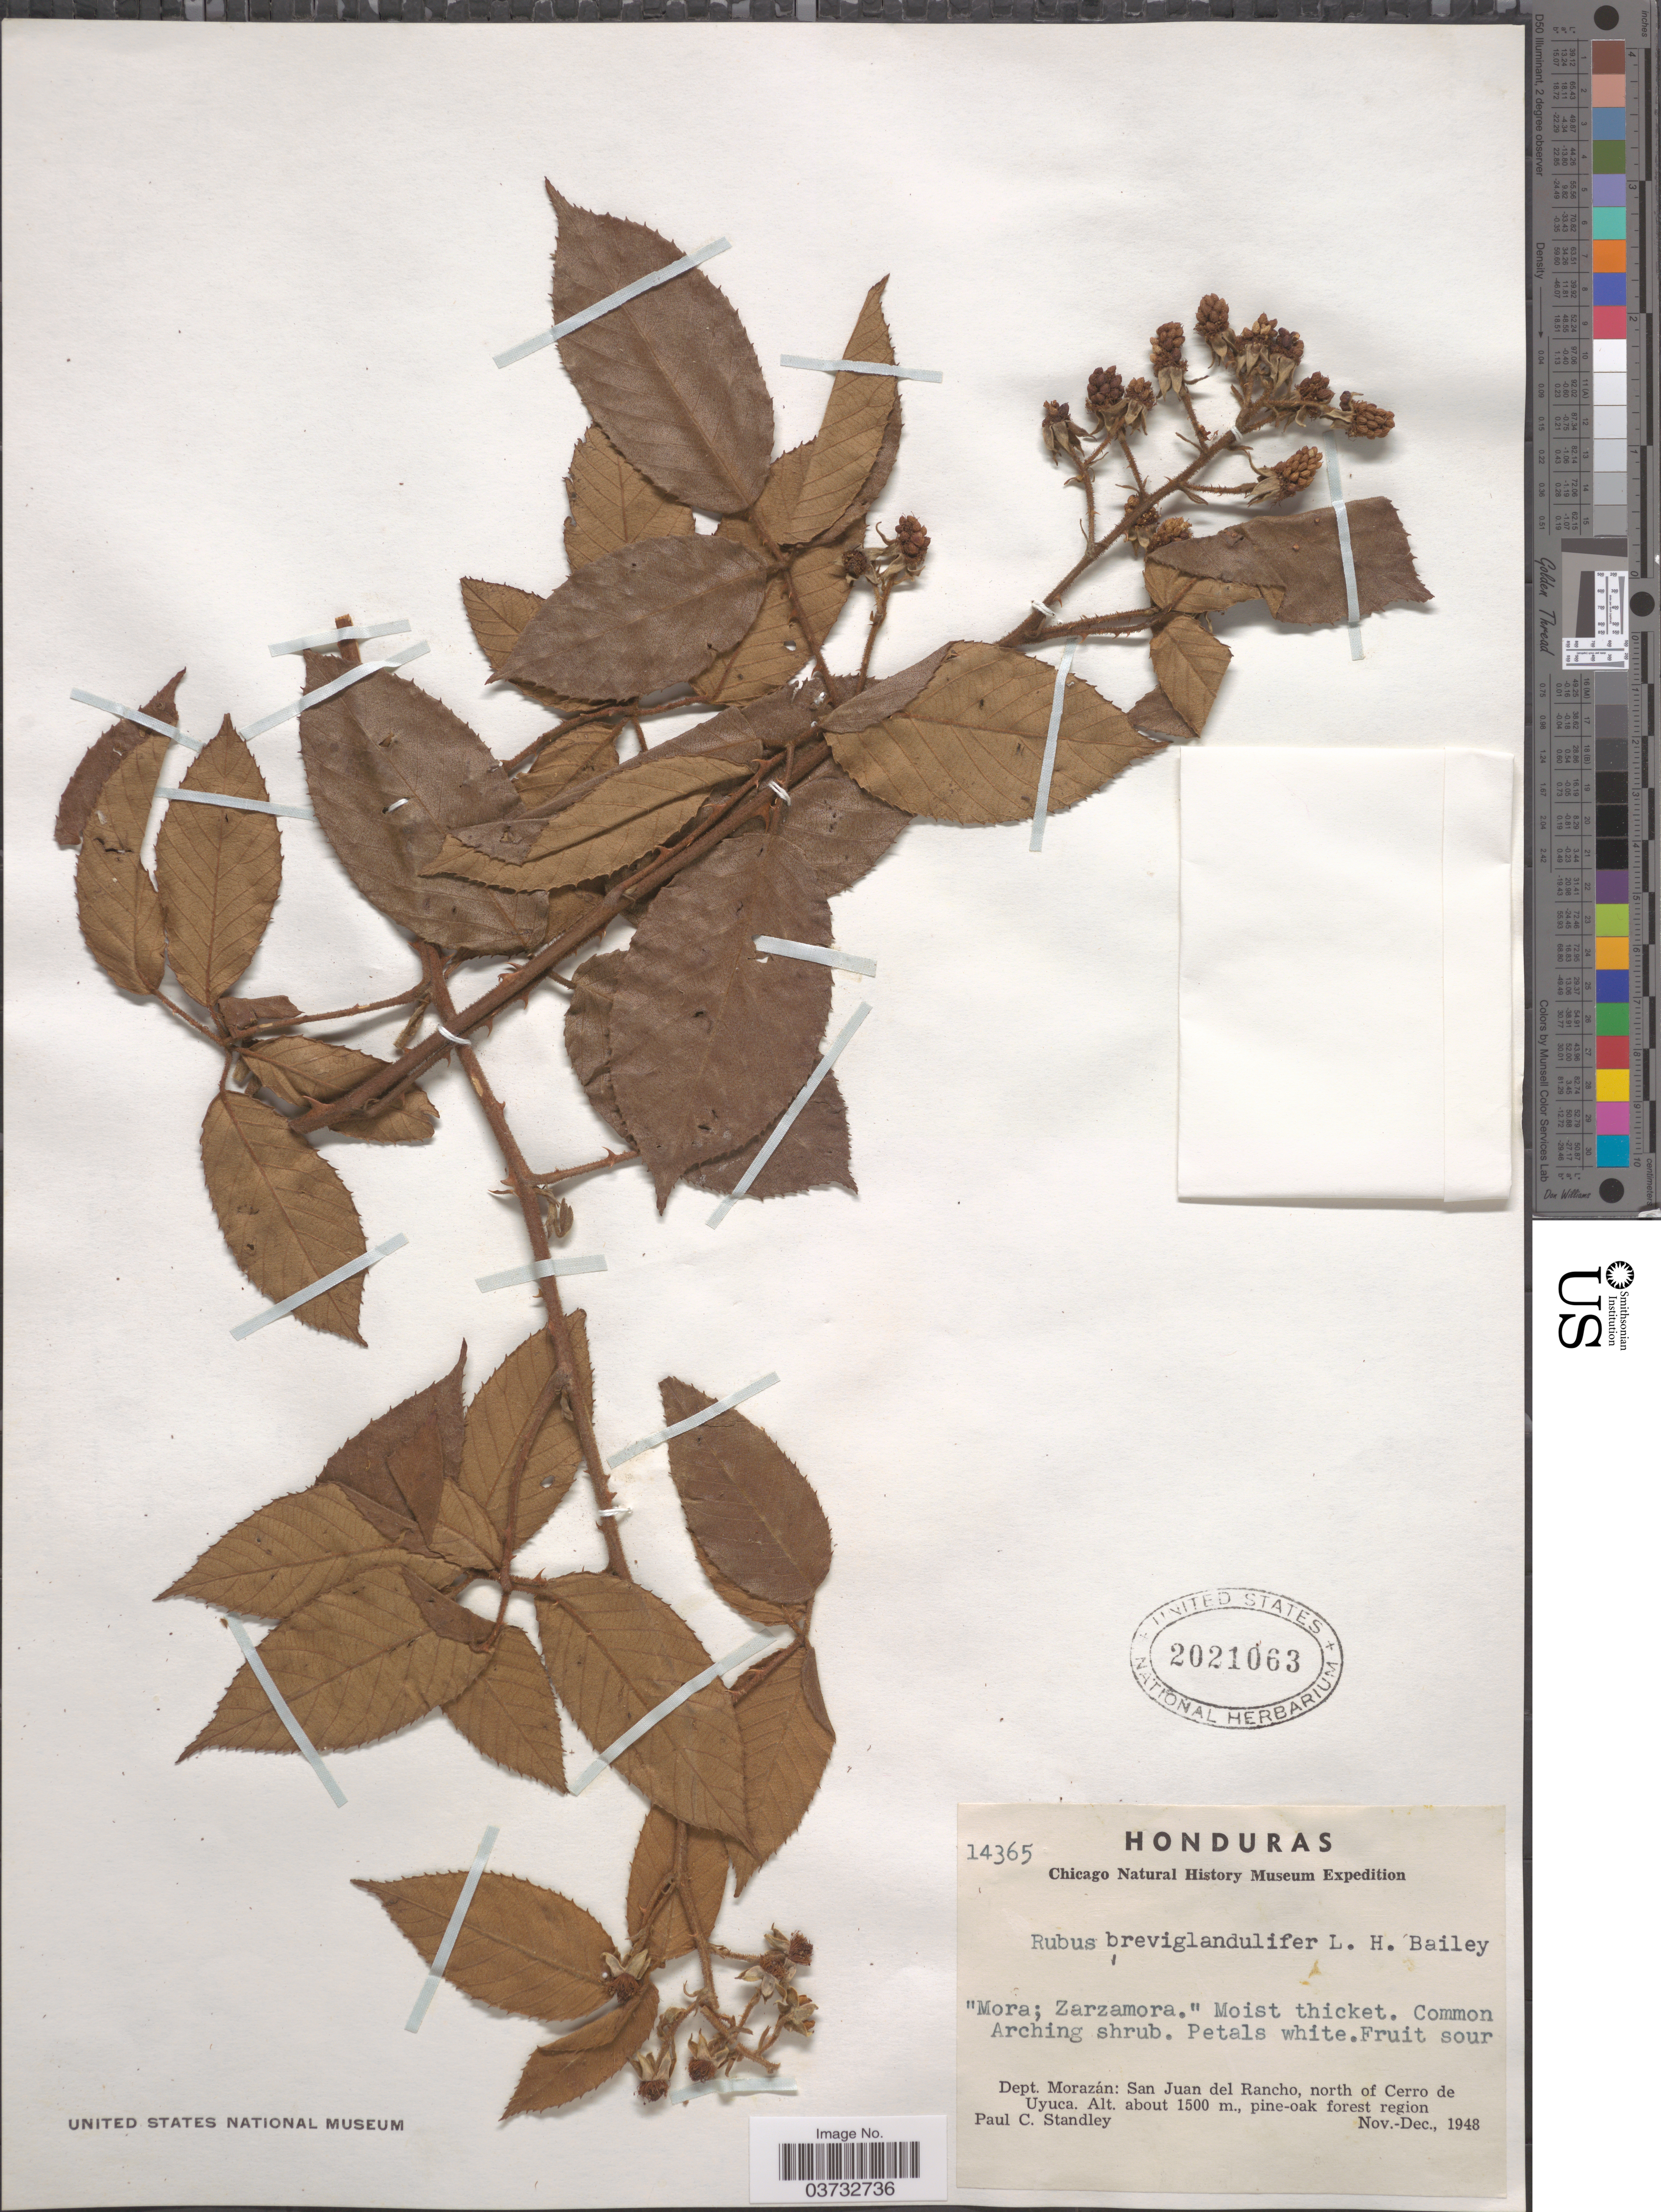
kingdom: Plantae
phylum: Tracheophyta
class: Magnoliopsida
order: Rosales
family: Rosaceae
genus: Rubus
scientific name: Rubus breviglandulifer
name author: L.H. Bailey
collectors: P. C. Standley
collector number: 14365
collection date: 1948-11/1948-12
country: Honduras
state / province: Fco. Morazán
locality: Dept. Morazán: San Juan del Rancho, north of Cerro de Uyuca, pine-oak forest region.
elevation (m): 1500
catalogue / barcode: US 2021063